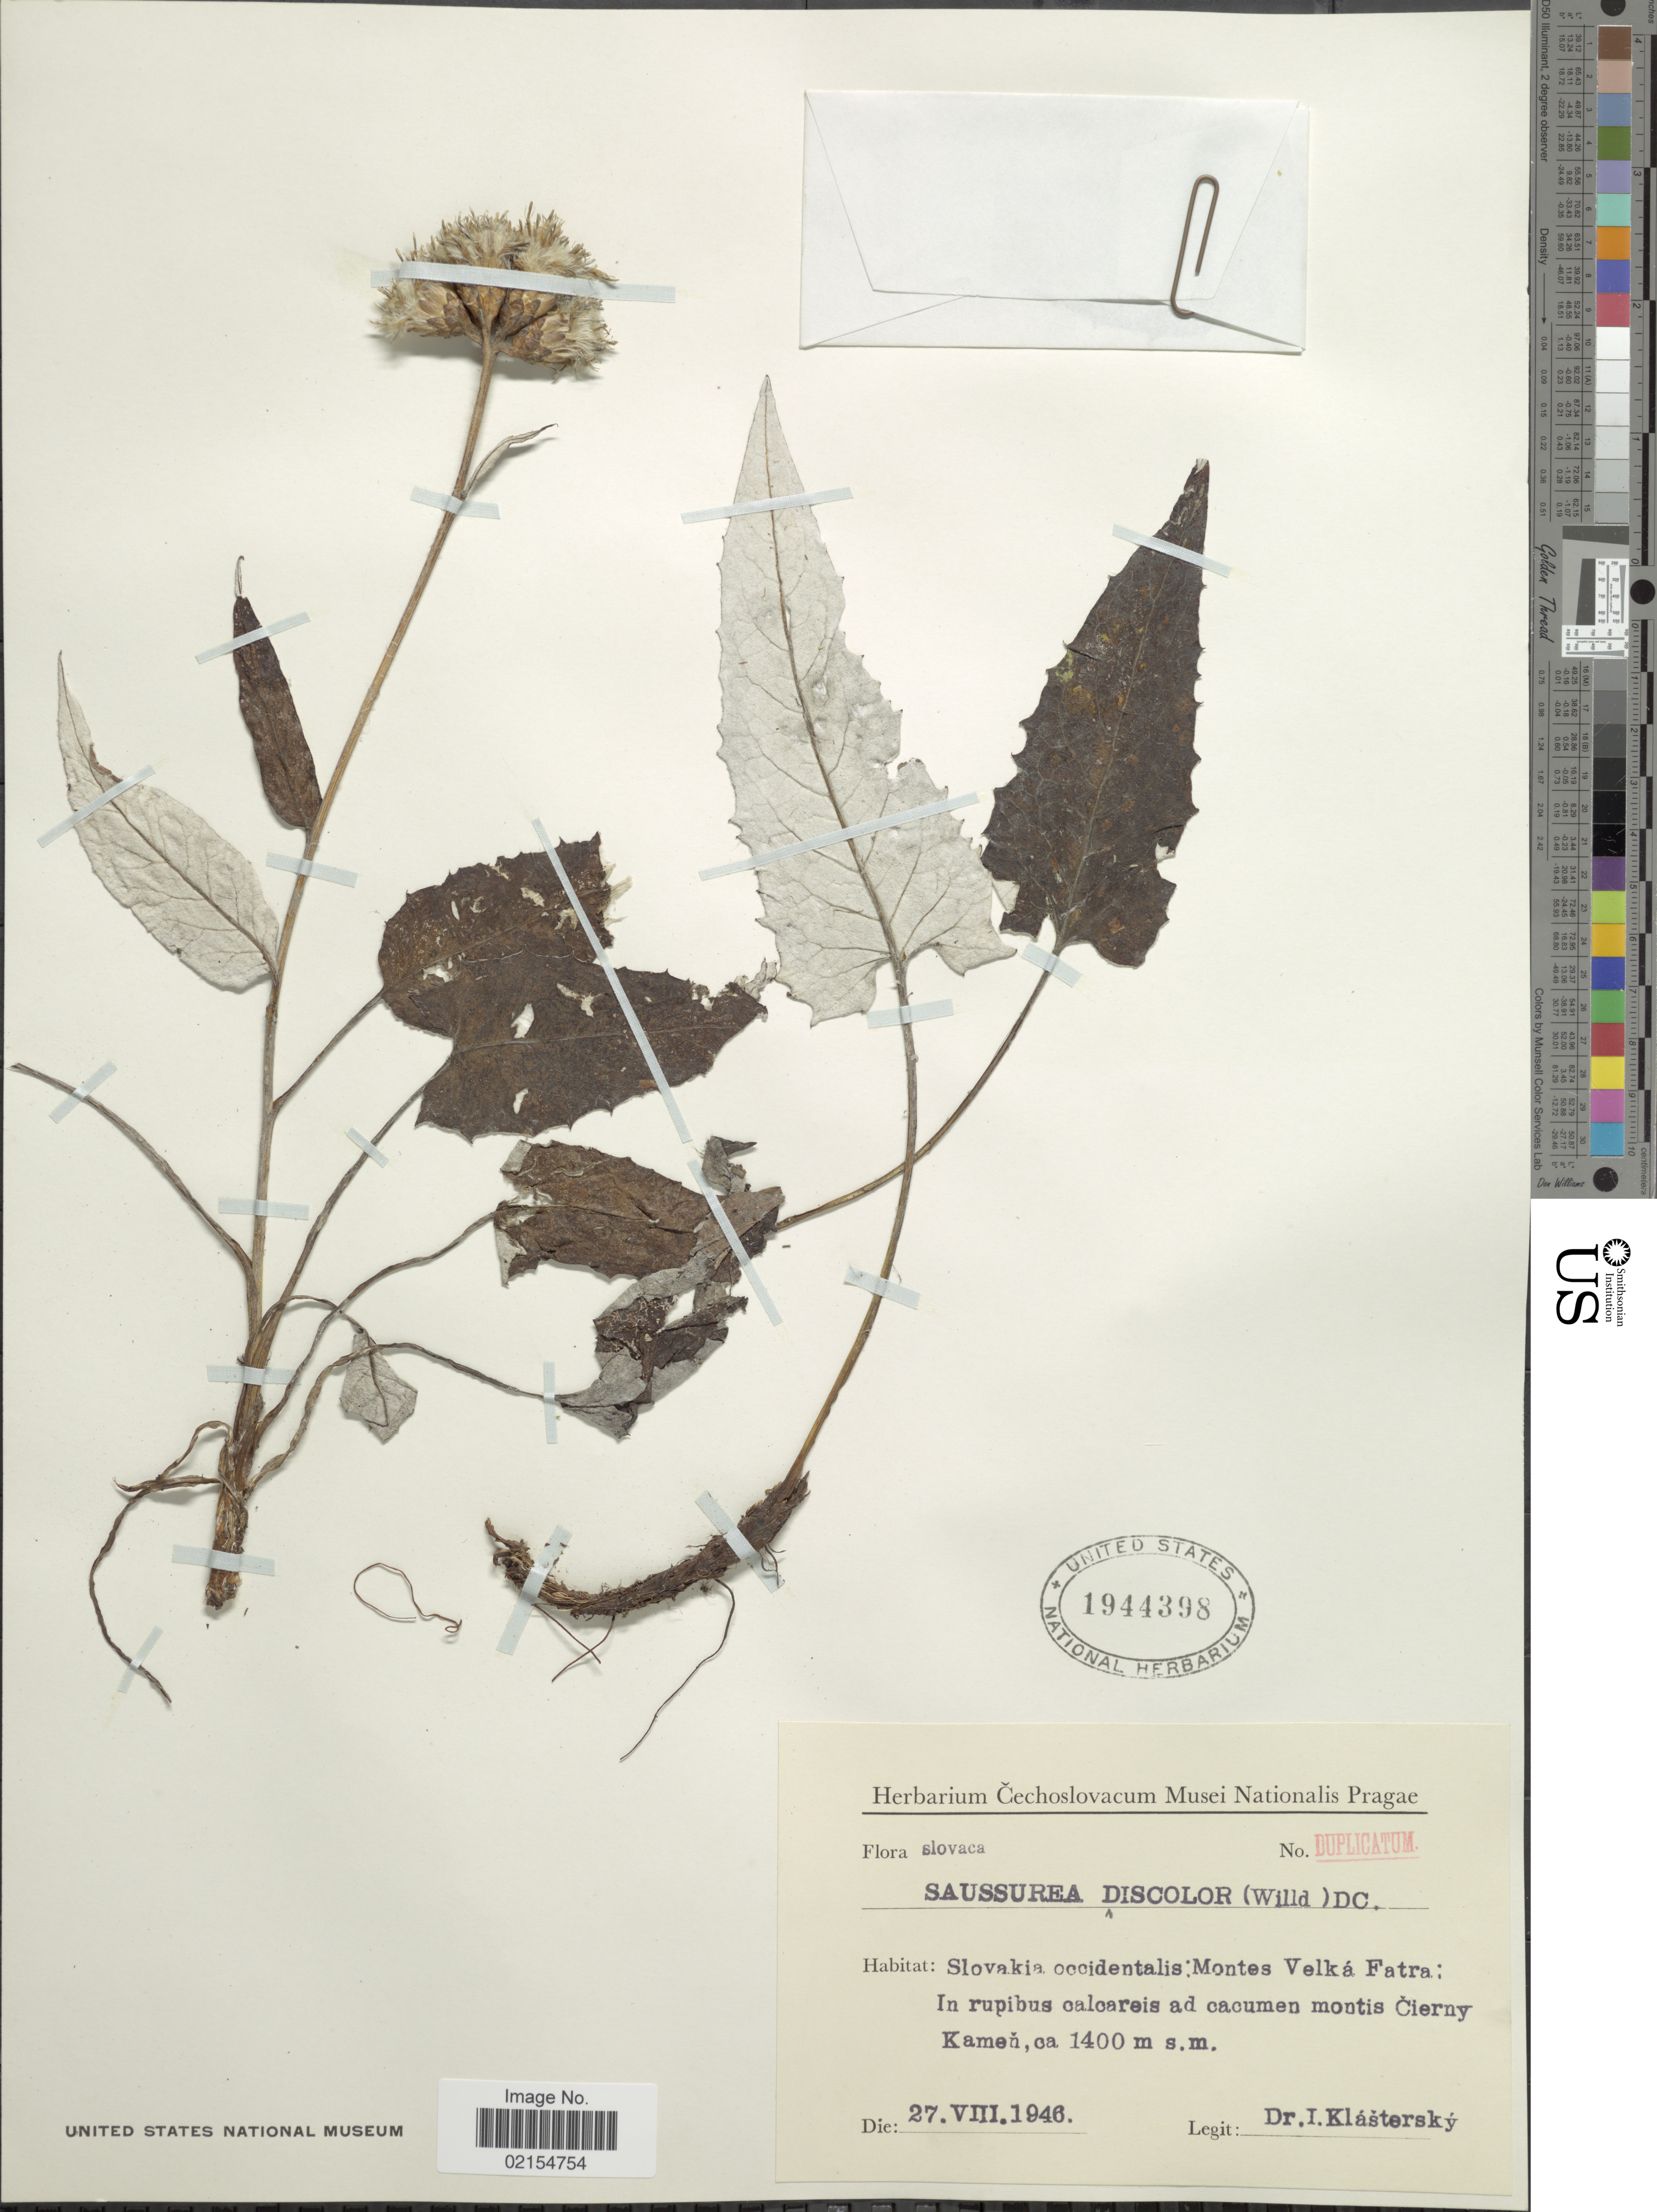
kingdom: Plantae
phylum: Tracheophyta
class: Magnoliopsida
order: Asterales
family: Asteraceae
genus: Saussurea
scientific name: Saussurea discolor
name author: (Willd.) DC.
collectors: I. Klášterský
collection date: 1946-08-27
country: Slovakia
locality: Slovakia occidentalis: Montes Velka Fatra: In rupibus calcareis ad cacumen montis Cierny Kamen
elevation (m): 1400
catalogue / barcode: US 1944398